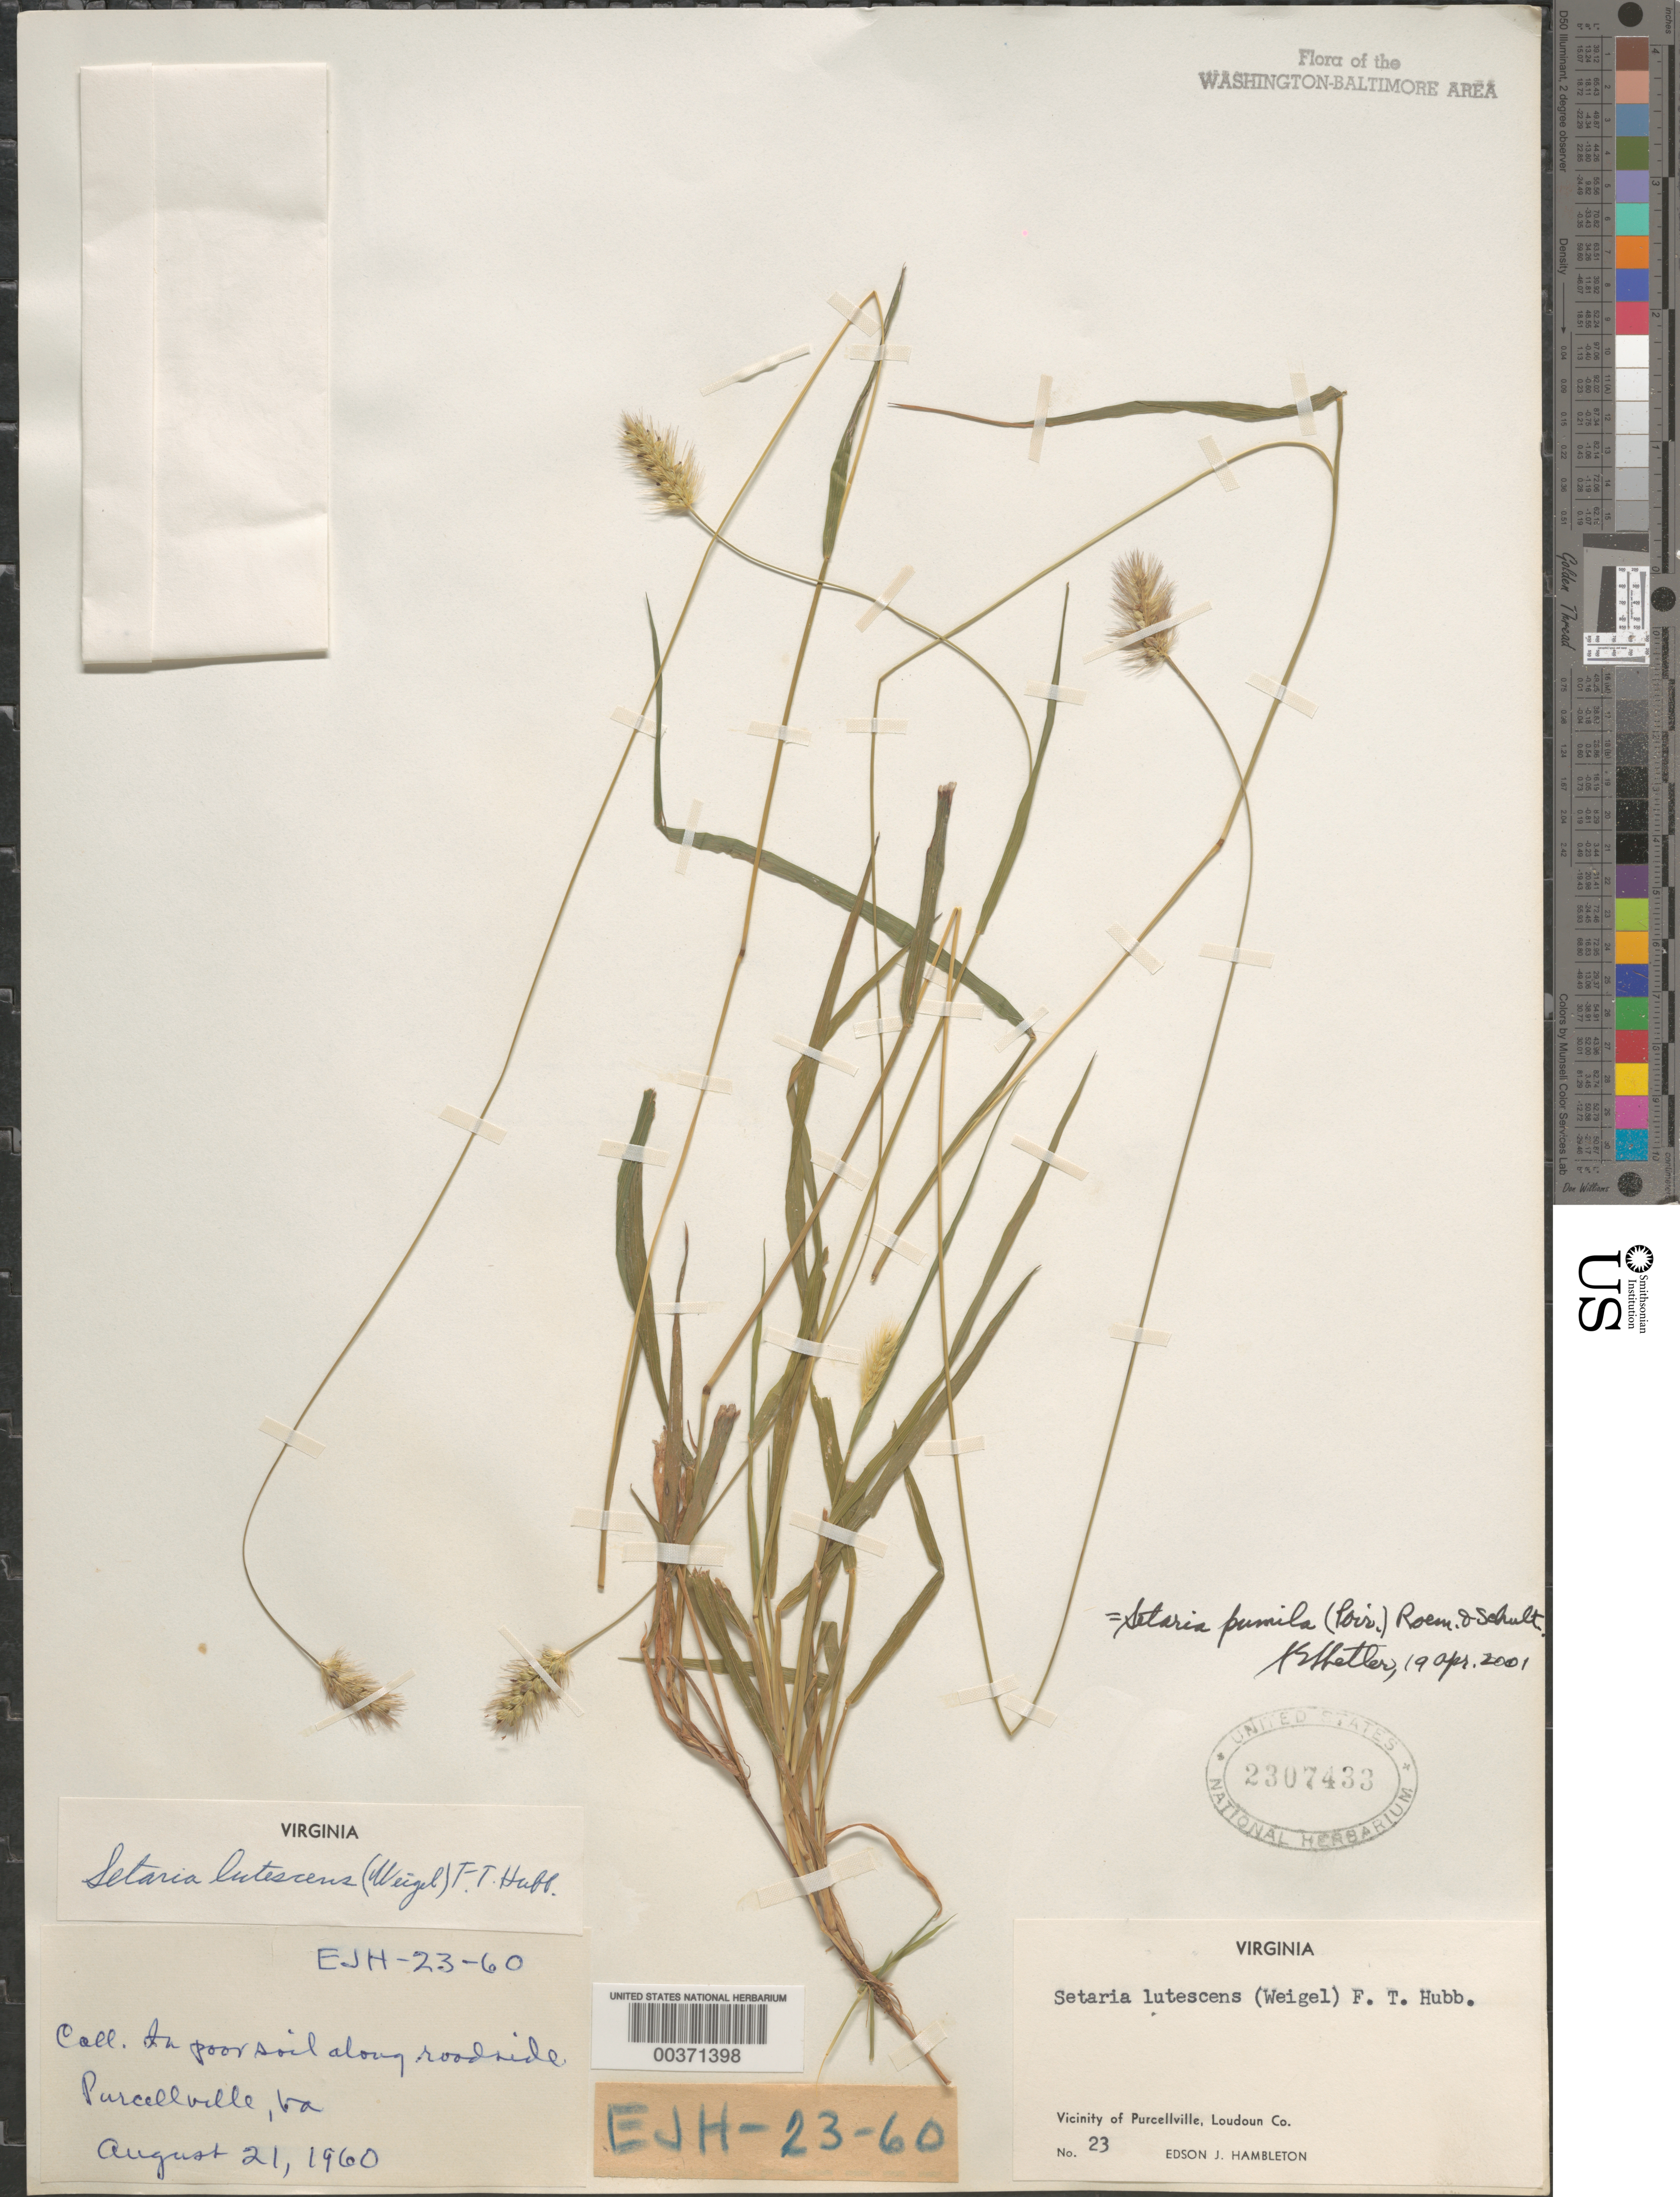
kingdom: Plantae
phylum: Tracheophyta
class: Liliopsida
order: Poales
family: Poaceae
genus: Setaria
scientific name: Setaria pumila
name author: (Poir.) Roem. & Schult.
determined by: Shetler, Stanwyn G., (US), NMNH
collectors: E. Hambleton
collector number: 23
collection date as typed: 21 Aug 1960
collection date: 1960-08-21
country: United States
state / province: Virginia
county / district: Loudoun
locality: Purcellville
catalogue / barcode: US 2307433